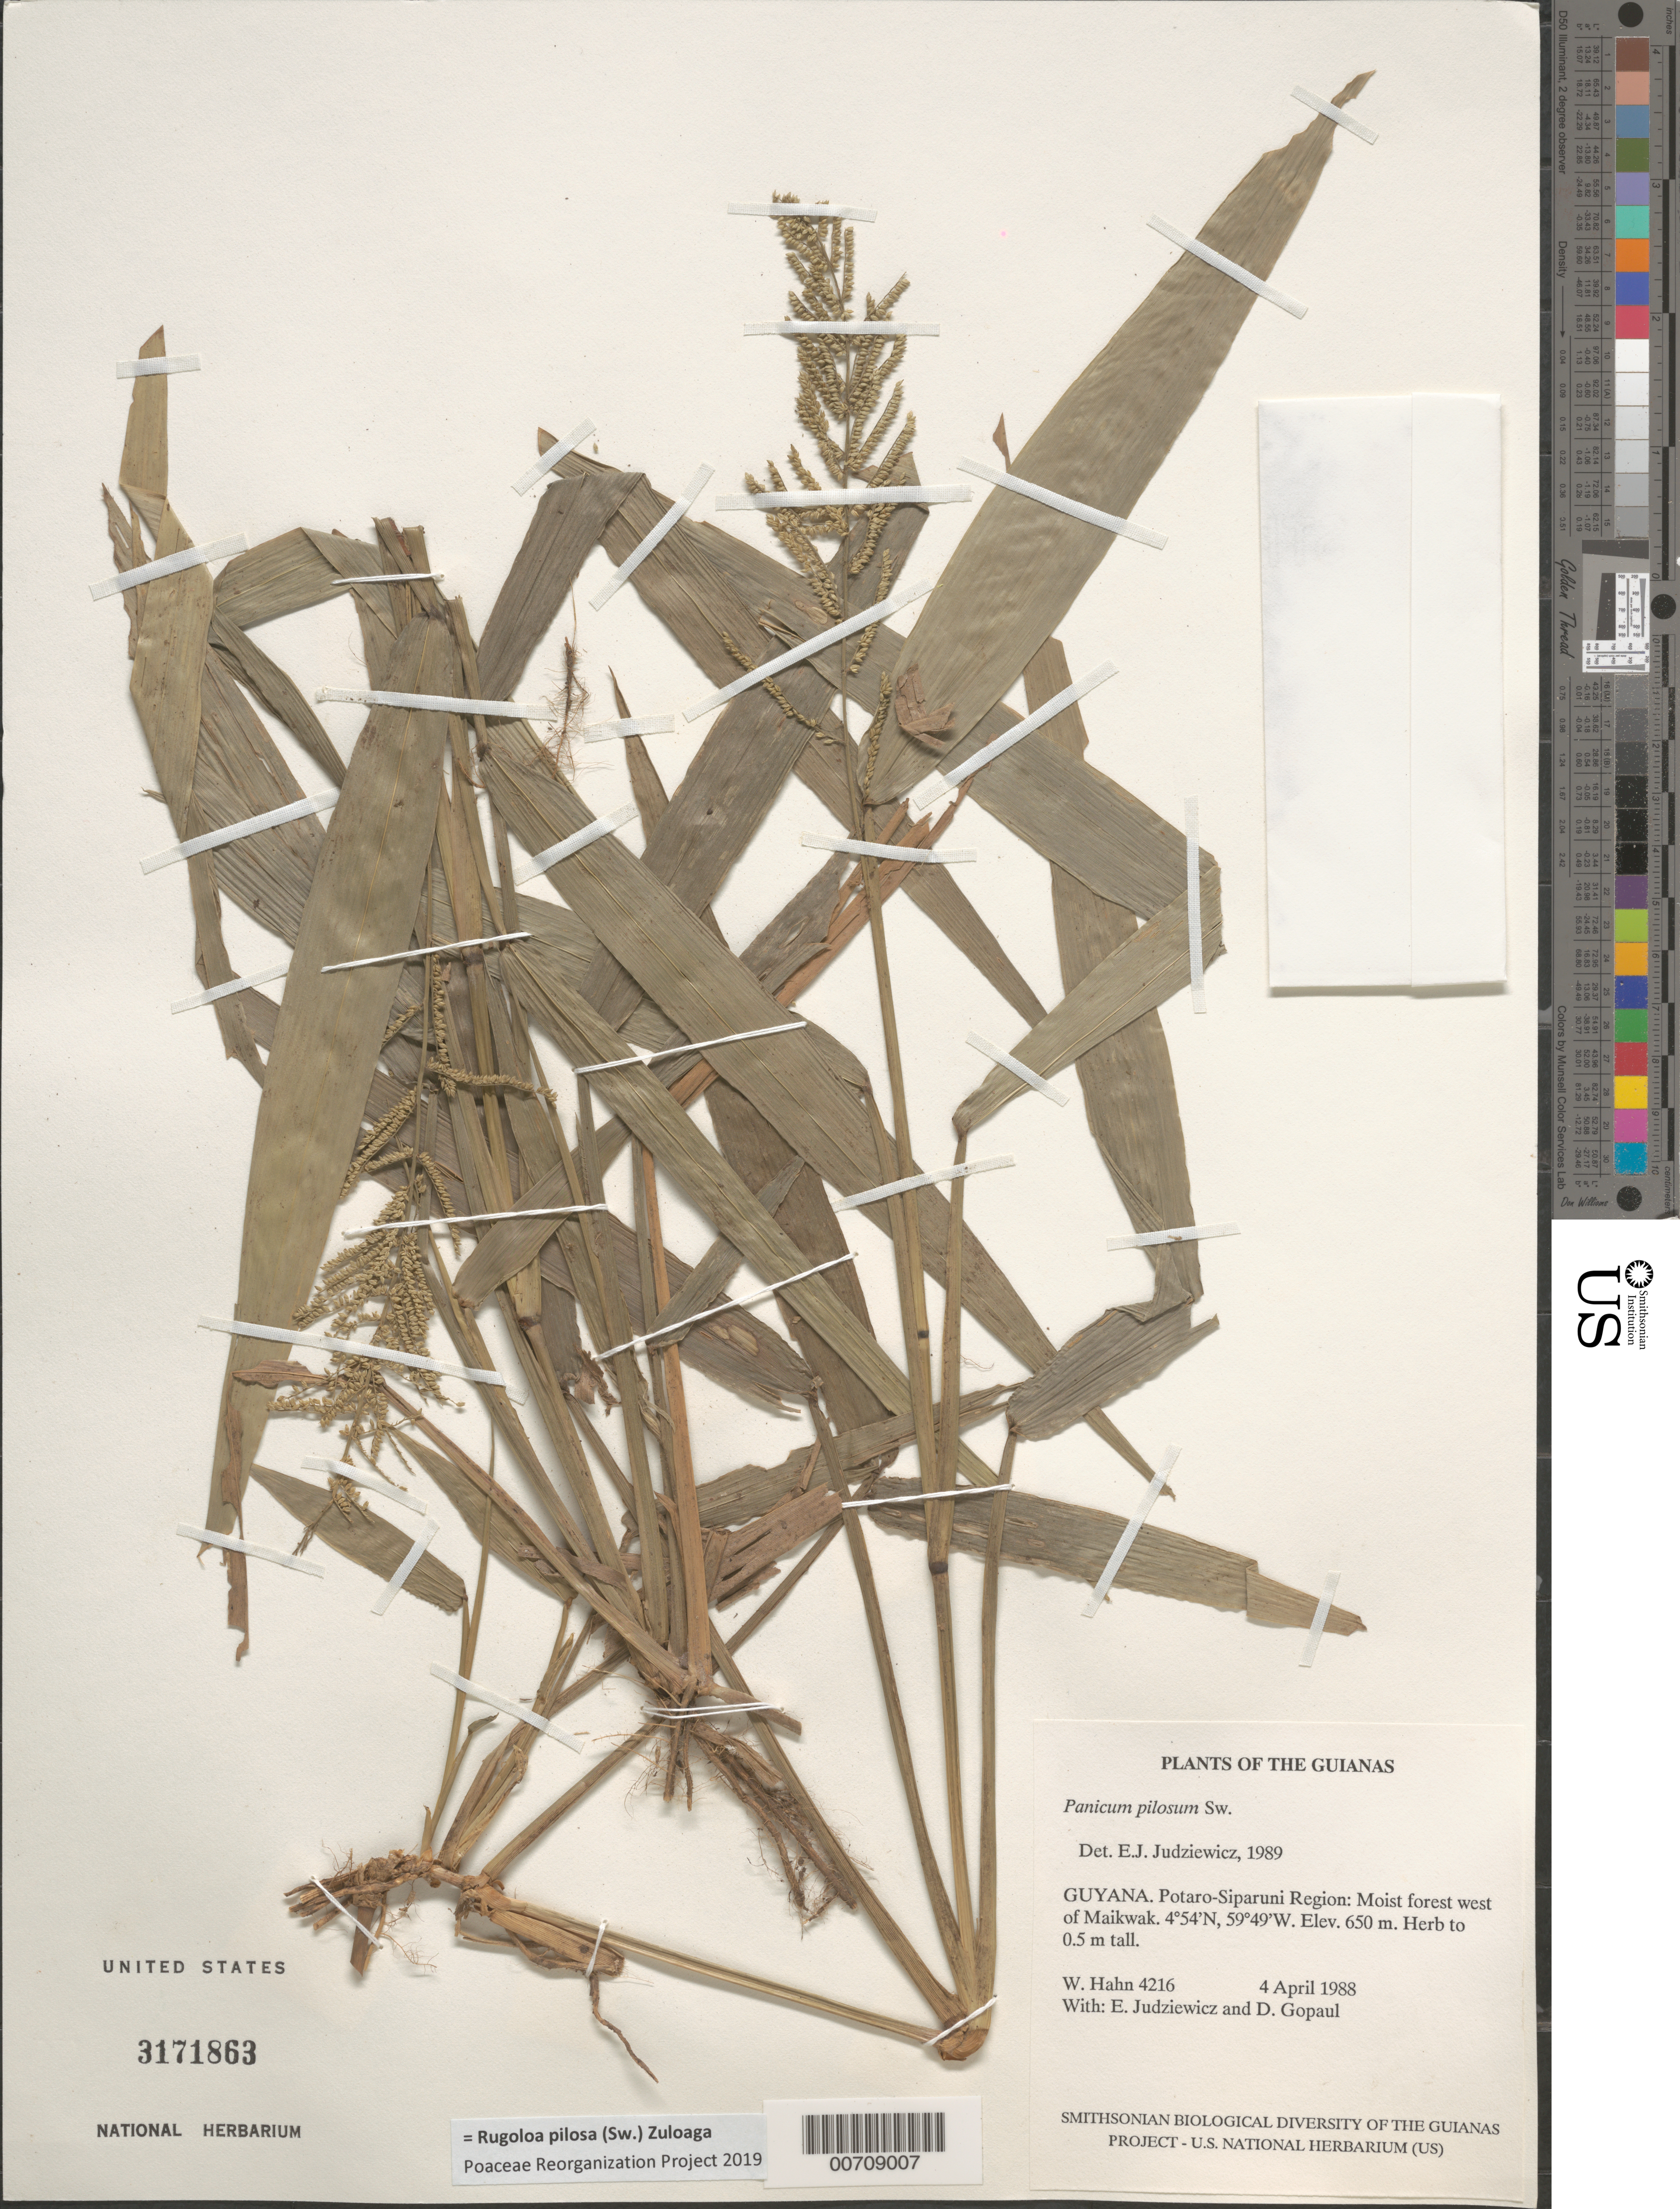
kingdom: Plantae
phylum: Tracheophyta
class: Liliopsida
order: Poales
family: Poaceae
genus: Panicum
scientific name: Panicum pilosum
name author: Sw.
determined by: Judziewicz, E. J.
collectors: W. Hahn, E. J. Judziewicz & D. Gopaul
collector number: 4216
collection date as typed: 4 April 1988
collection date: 1988-04-04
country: Guyana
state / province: Potaro-Siparuni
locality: West of Maikwak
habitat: Moist forest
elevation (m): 650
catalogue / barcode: US 3171863